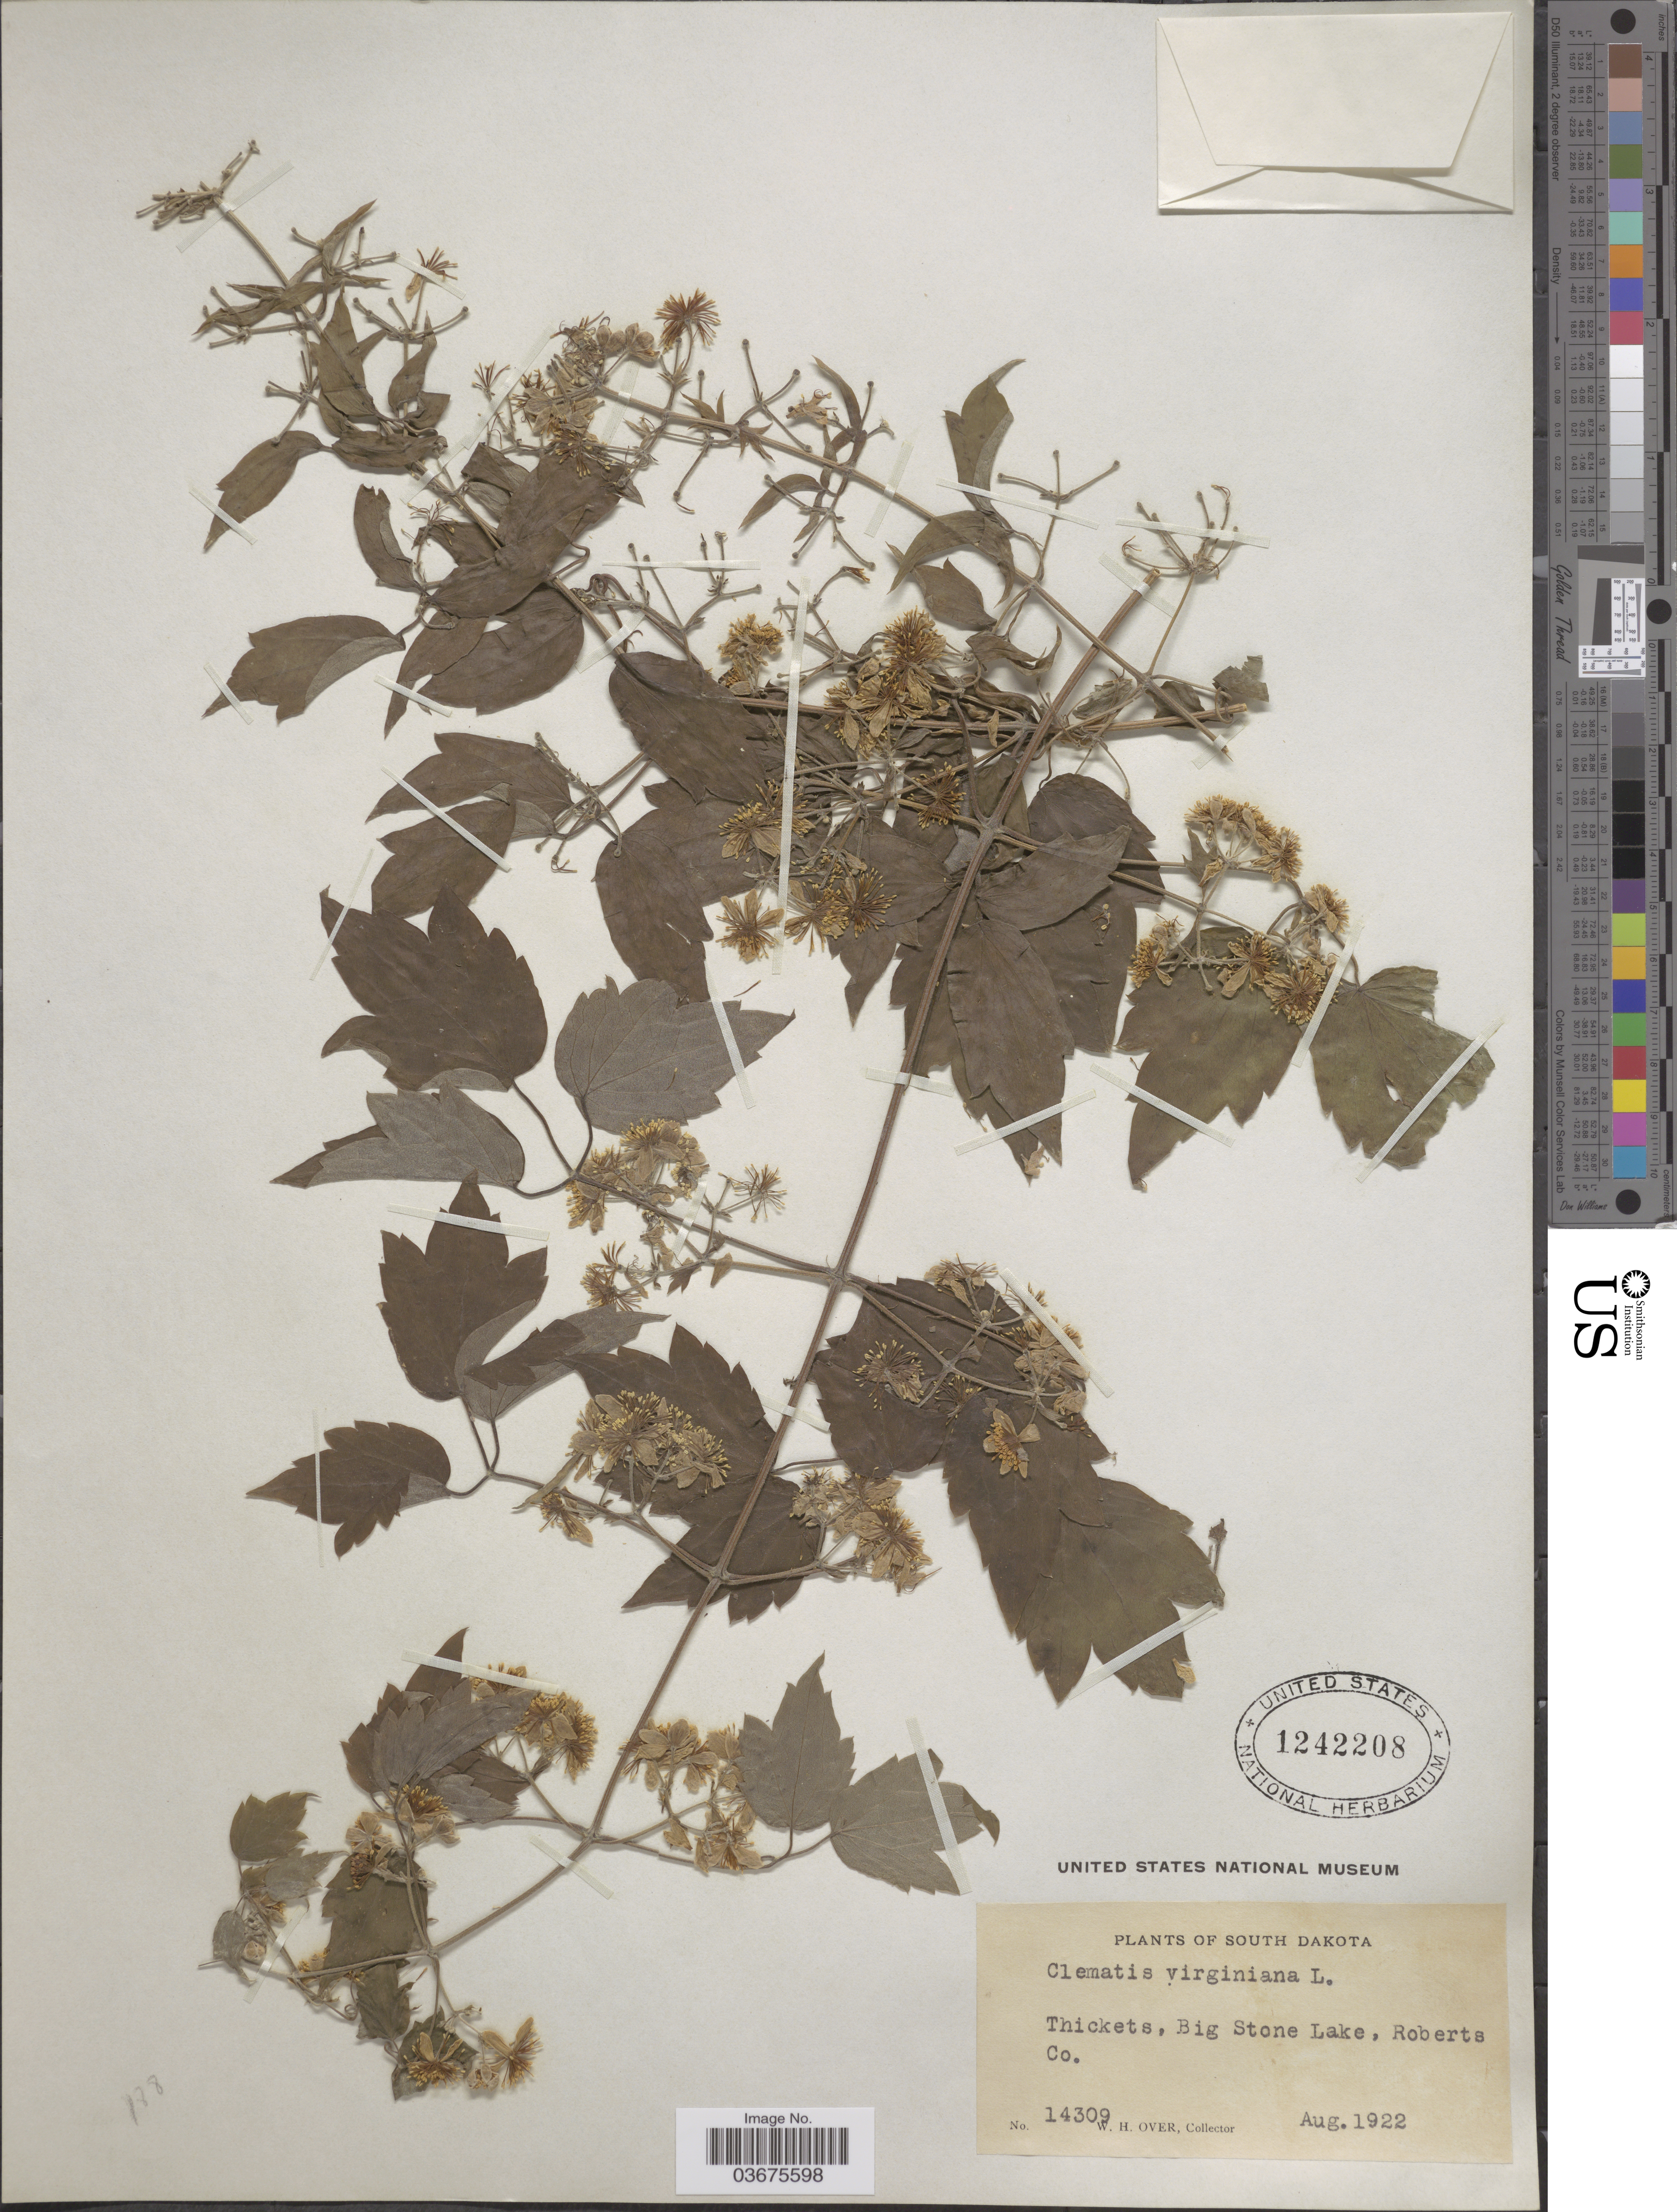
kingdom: Plantae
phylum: Tracheophyta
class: Magnoliopsida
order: Ranunculales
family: Ranunculaceae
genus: Clematis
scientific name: Clematis virginiana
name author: L.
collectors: W. Over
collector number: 14309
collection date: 1922-08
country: United States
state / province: South Dakota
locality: Thickets, Big Stone Lake, Roberts Co.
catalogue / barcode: US 1242208